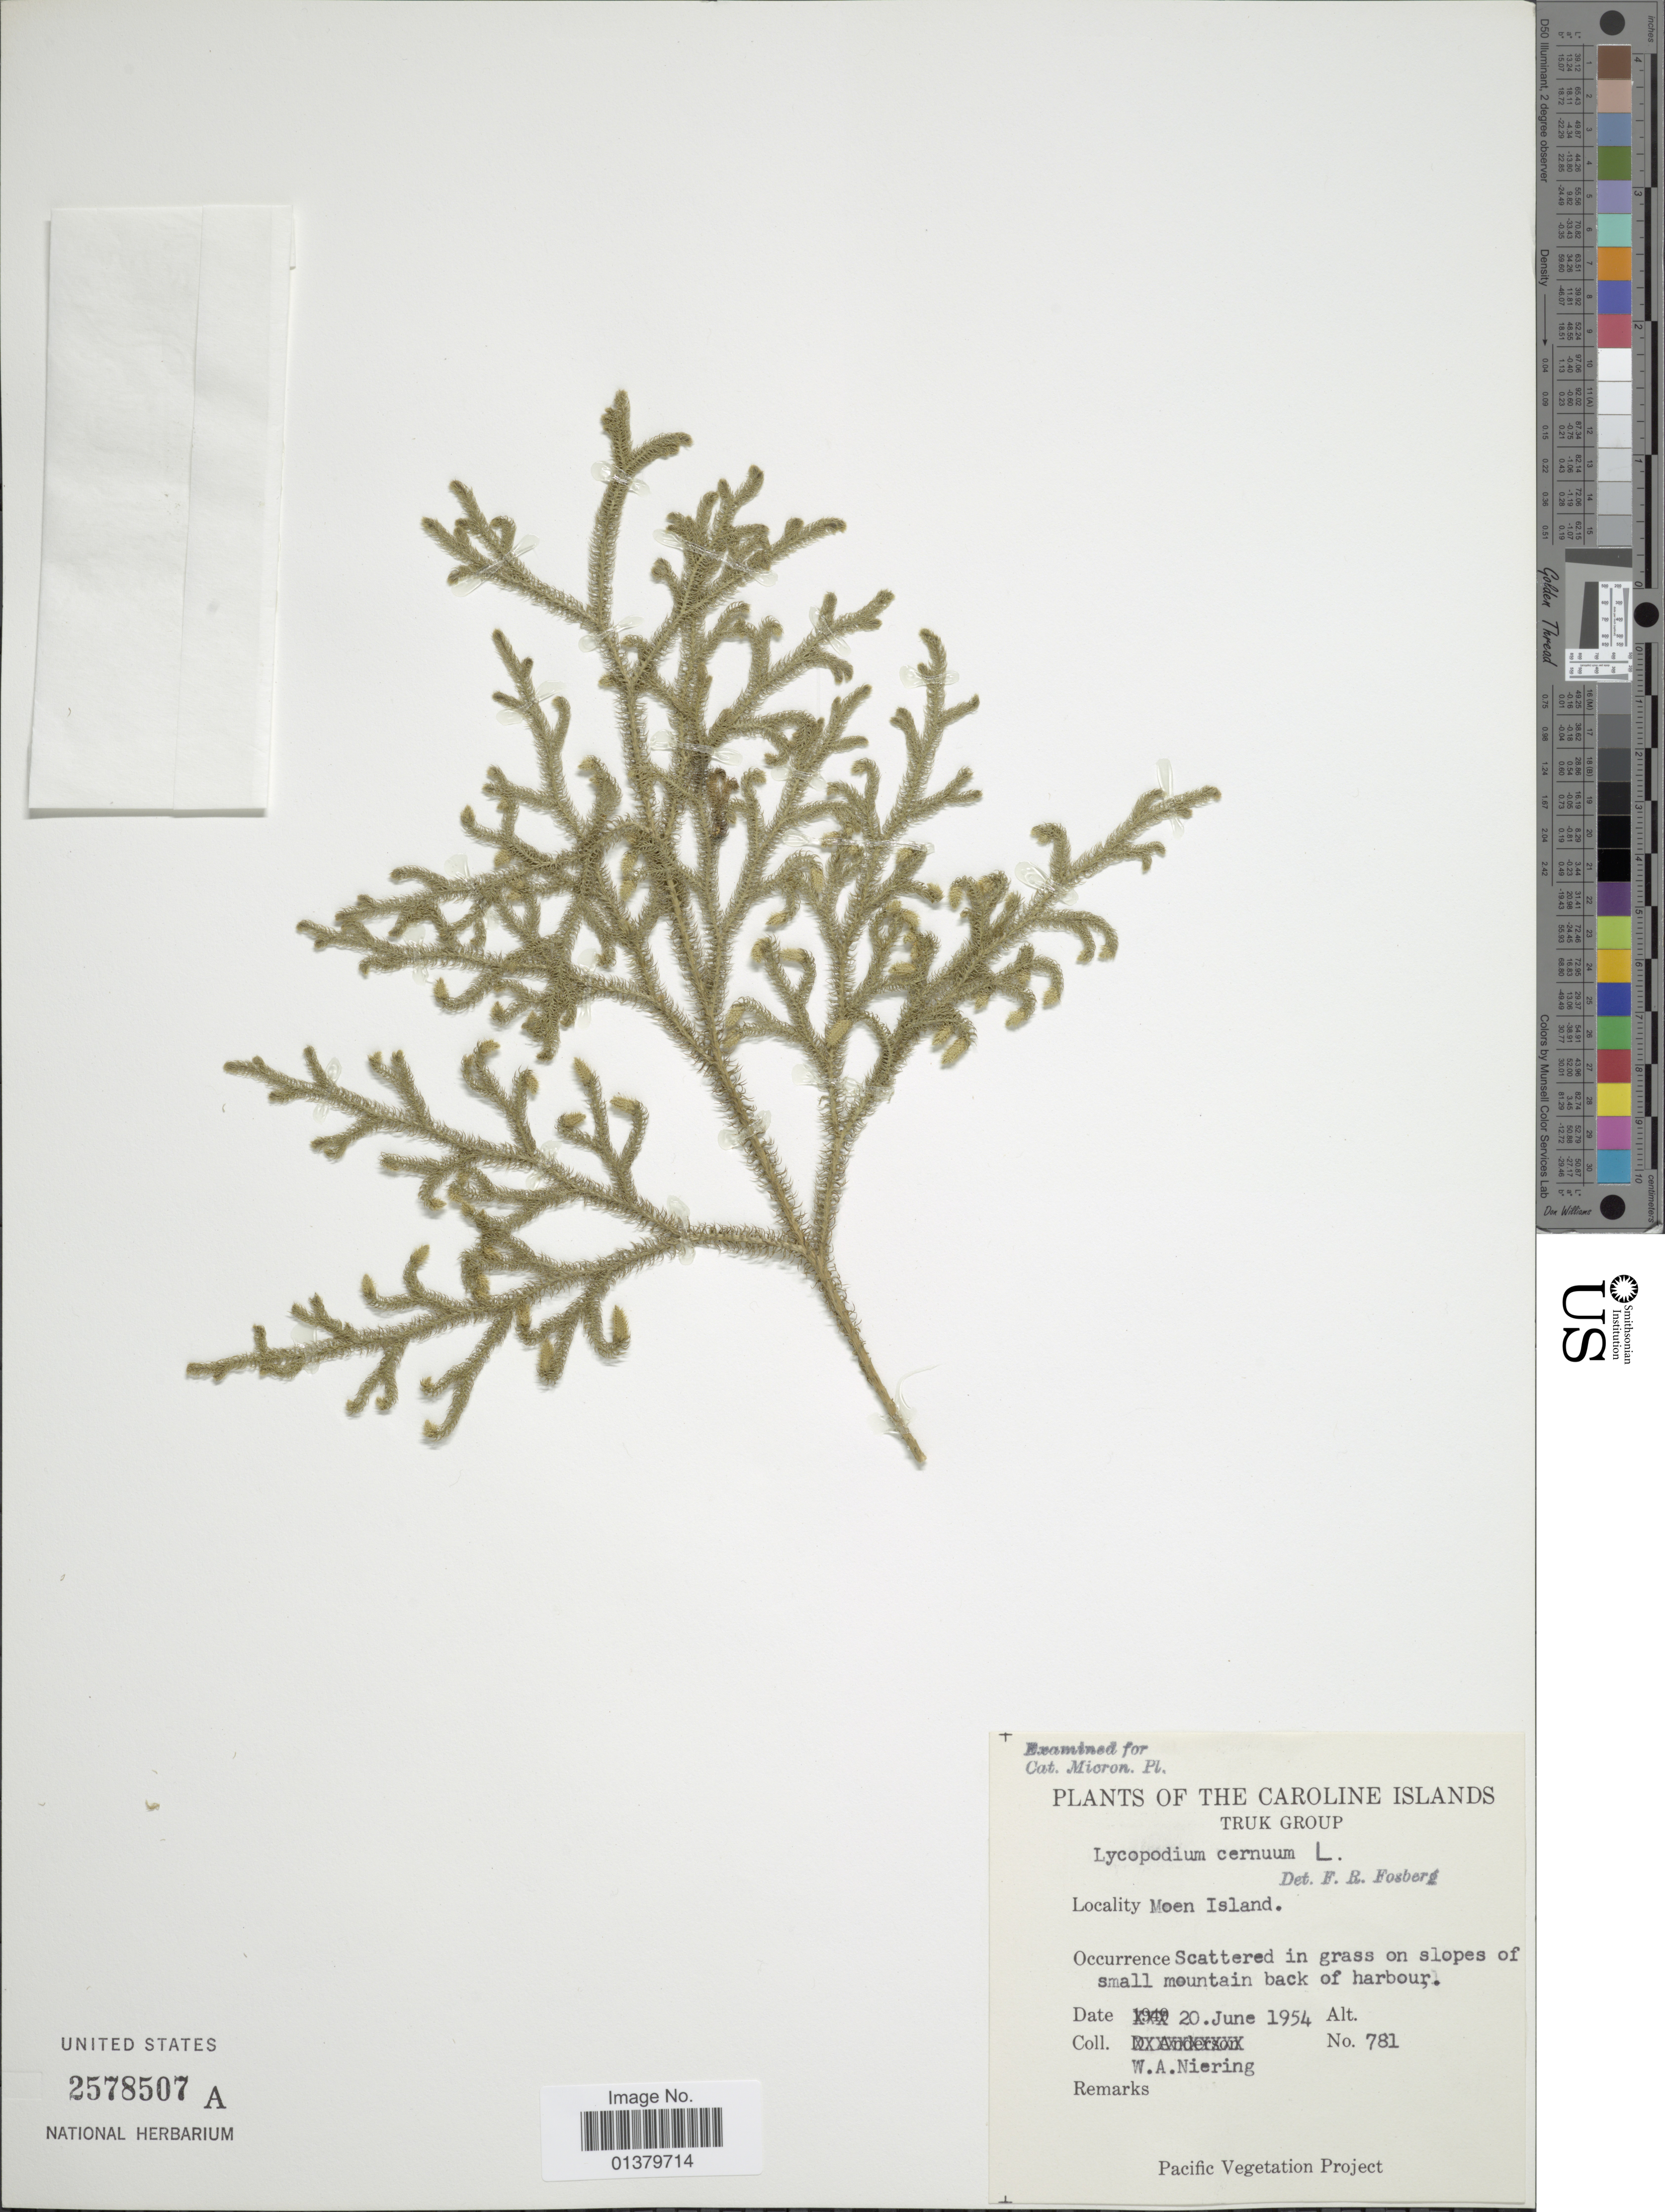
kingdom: Plantae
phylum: Tracheophyta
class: Lycopodiopsida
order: Lycopodiales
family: Lycopodiaceae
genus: Palhinhaea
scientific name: Palhinhaea cernua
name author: (L.) Vasc. & Franco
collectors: W. Niering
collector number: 781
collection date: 1954-06-20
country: Micronesia, Federated States of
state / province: Truk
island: Moen [Wono]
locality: The caroline Islands, truk Group, Moen Island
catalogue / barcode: US 2578507A